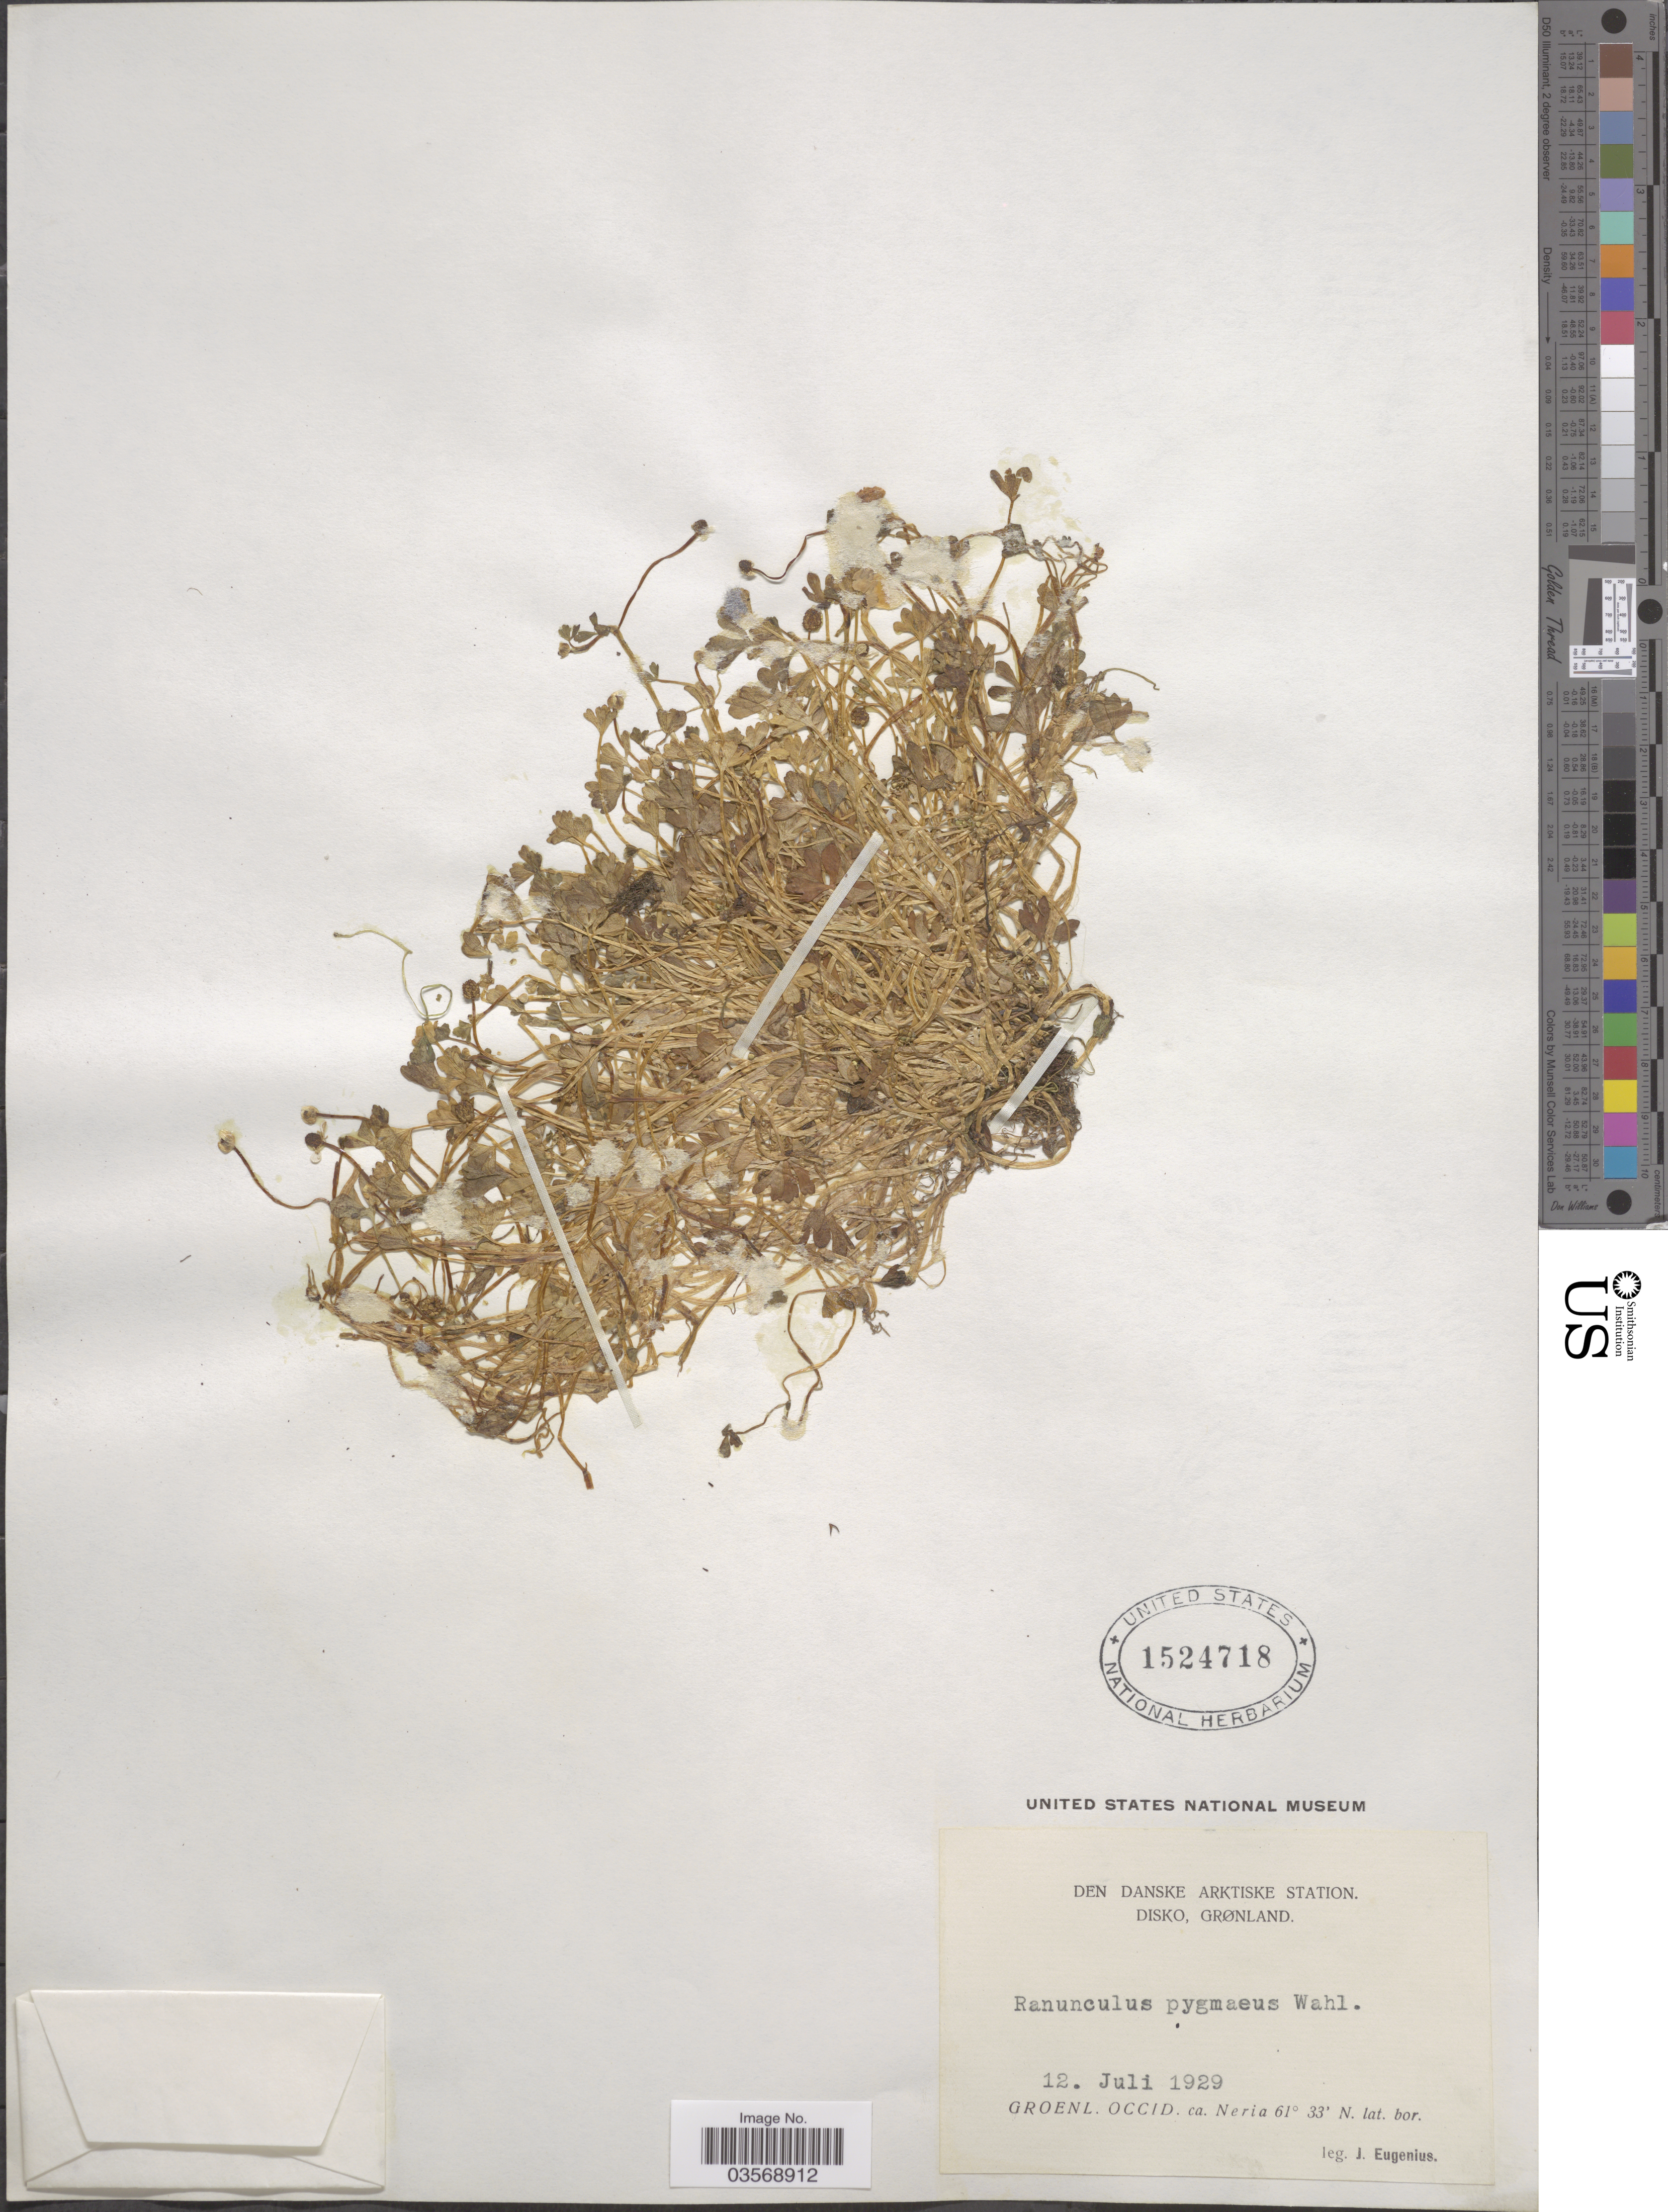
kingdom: Plantae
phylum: Tracheophyta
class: Magnoliopsida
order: Ranunculales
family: Ranunculaceae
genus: Ranunculus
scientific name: Ranunculus pygmaeus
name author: Wahlenb.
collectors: J. Eugenius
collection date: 1929-07-12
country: Greenland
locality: Den Danske Arktiske Station. Disko. Groenl. Occid. ca. Neria.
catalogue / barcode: US 1524718